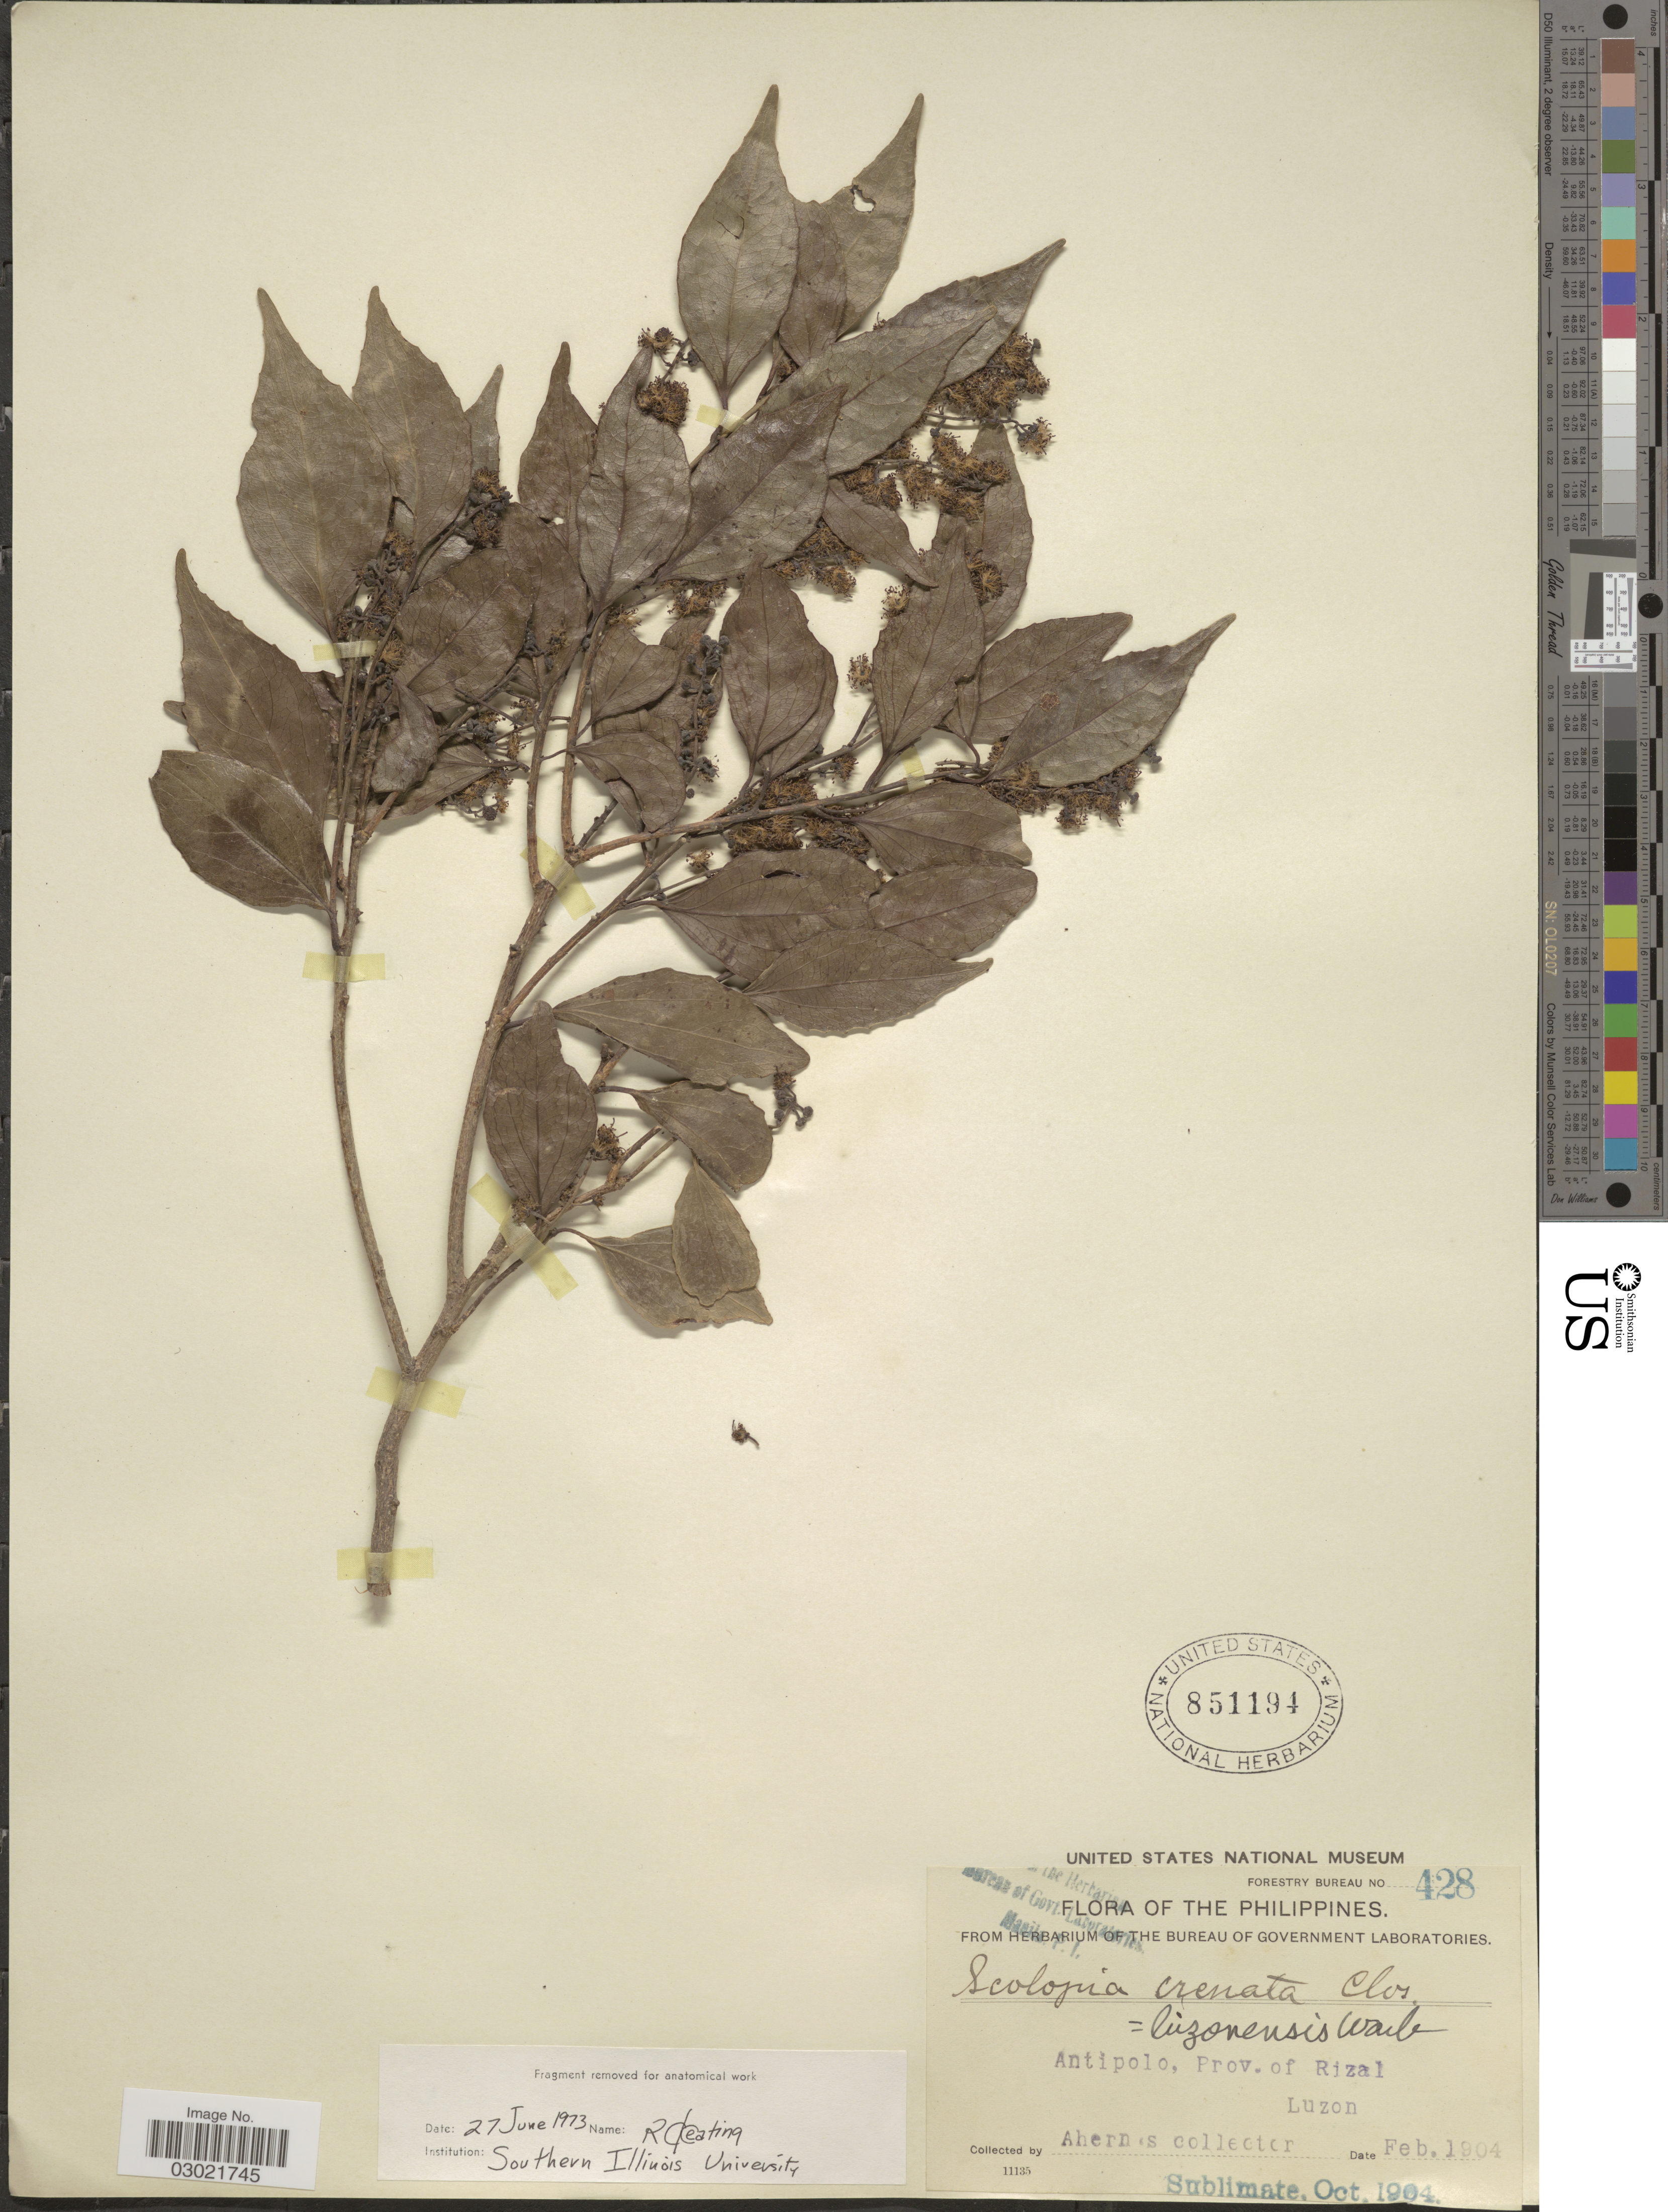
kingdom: Plantae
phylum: Tracheophyta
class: Magnoliopsida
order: Malpighiales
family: Salicaceae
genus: Scolopia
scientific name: Scolopia luzonensis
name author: (C. Presl) Warb.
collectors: Ahern's collector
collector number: Forestry Bureau 428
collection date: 1904-02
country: Philippines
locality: Antipolo, Prov. of Rizal, Luzon.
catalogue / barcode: US 851194